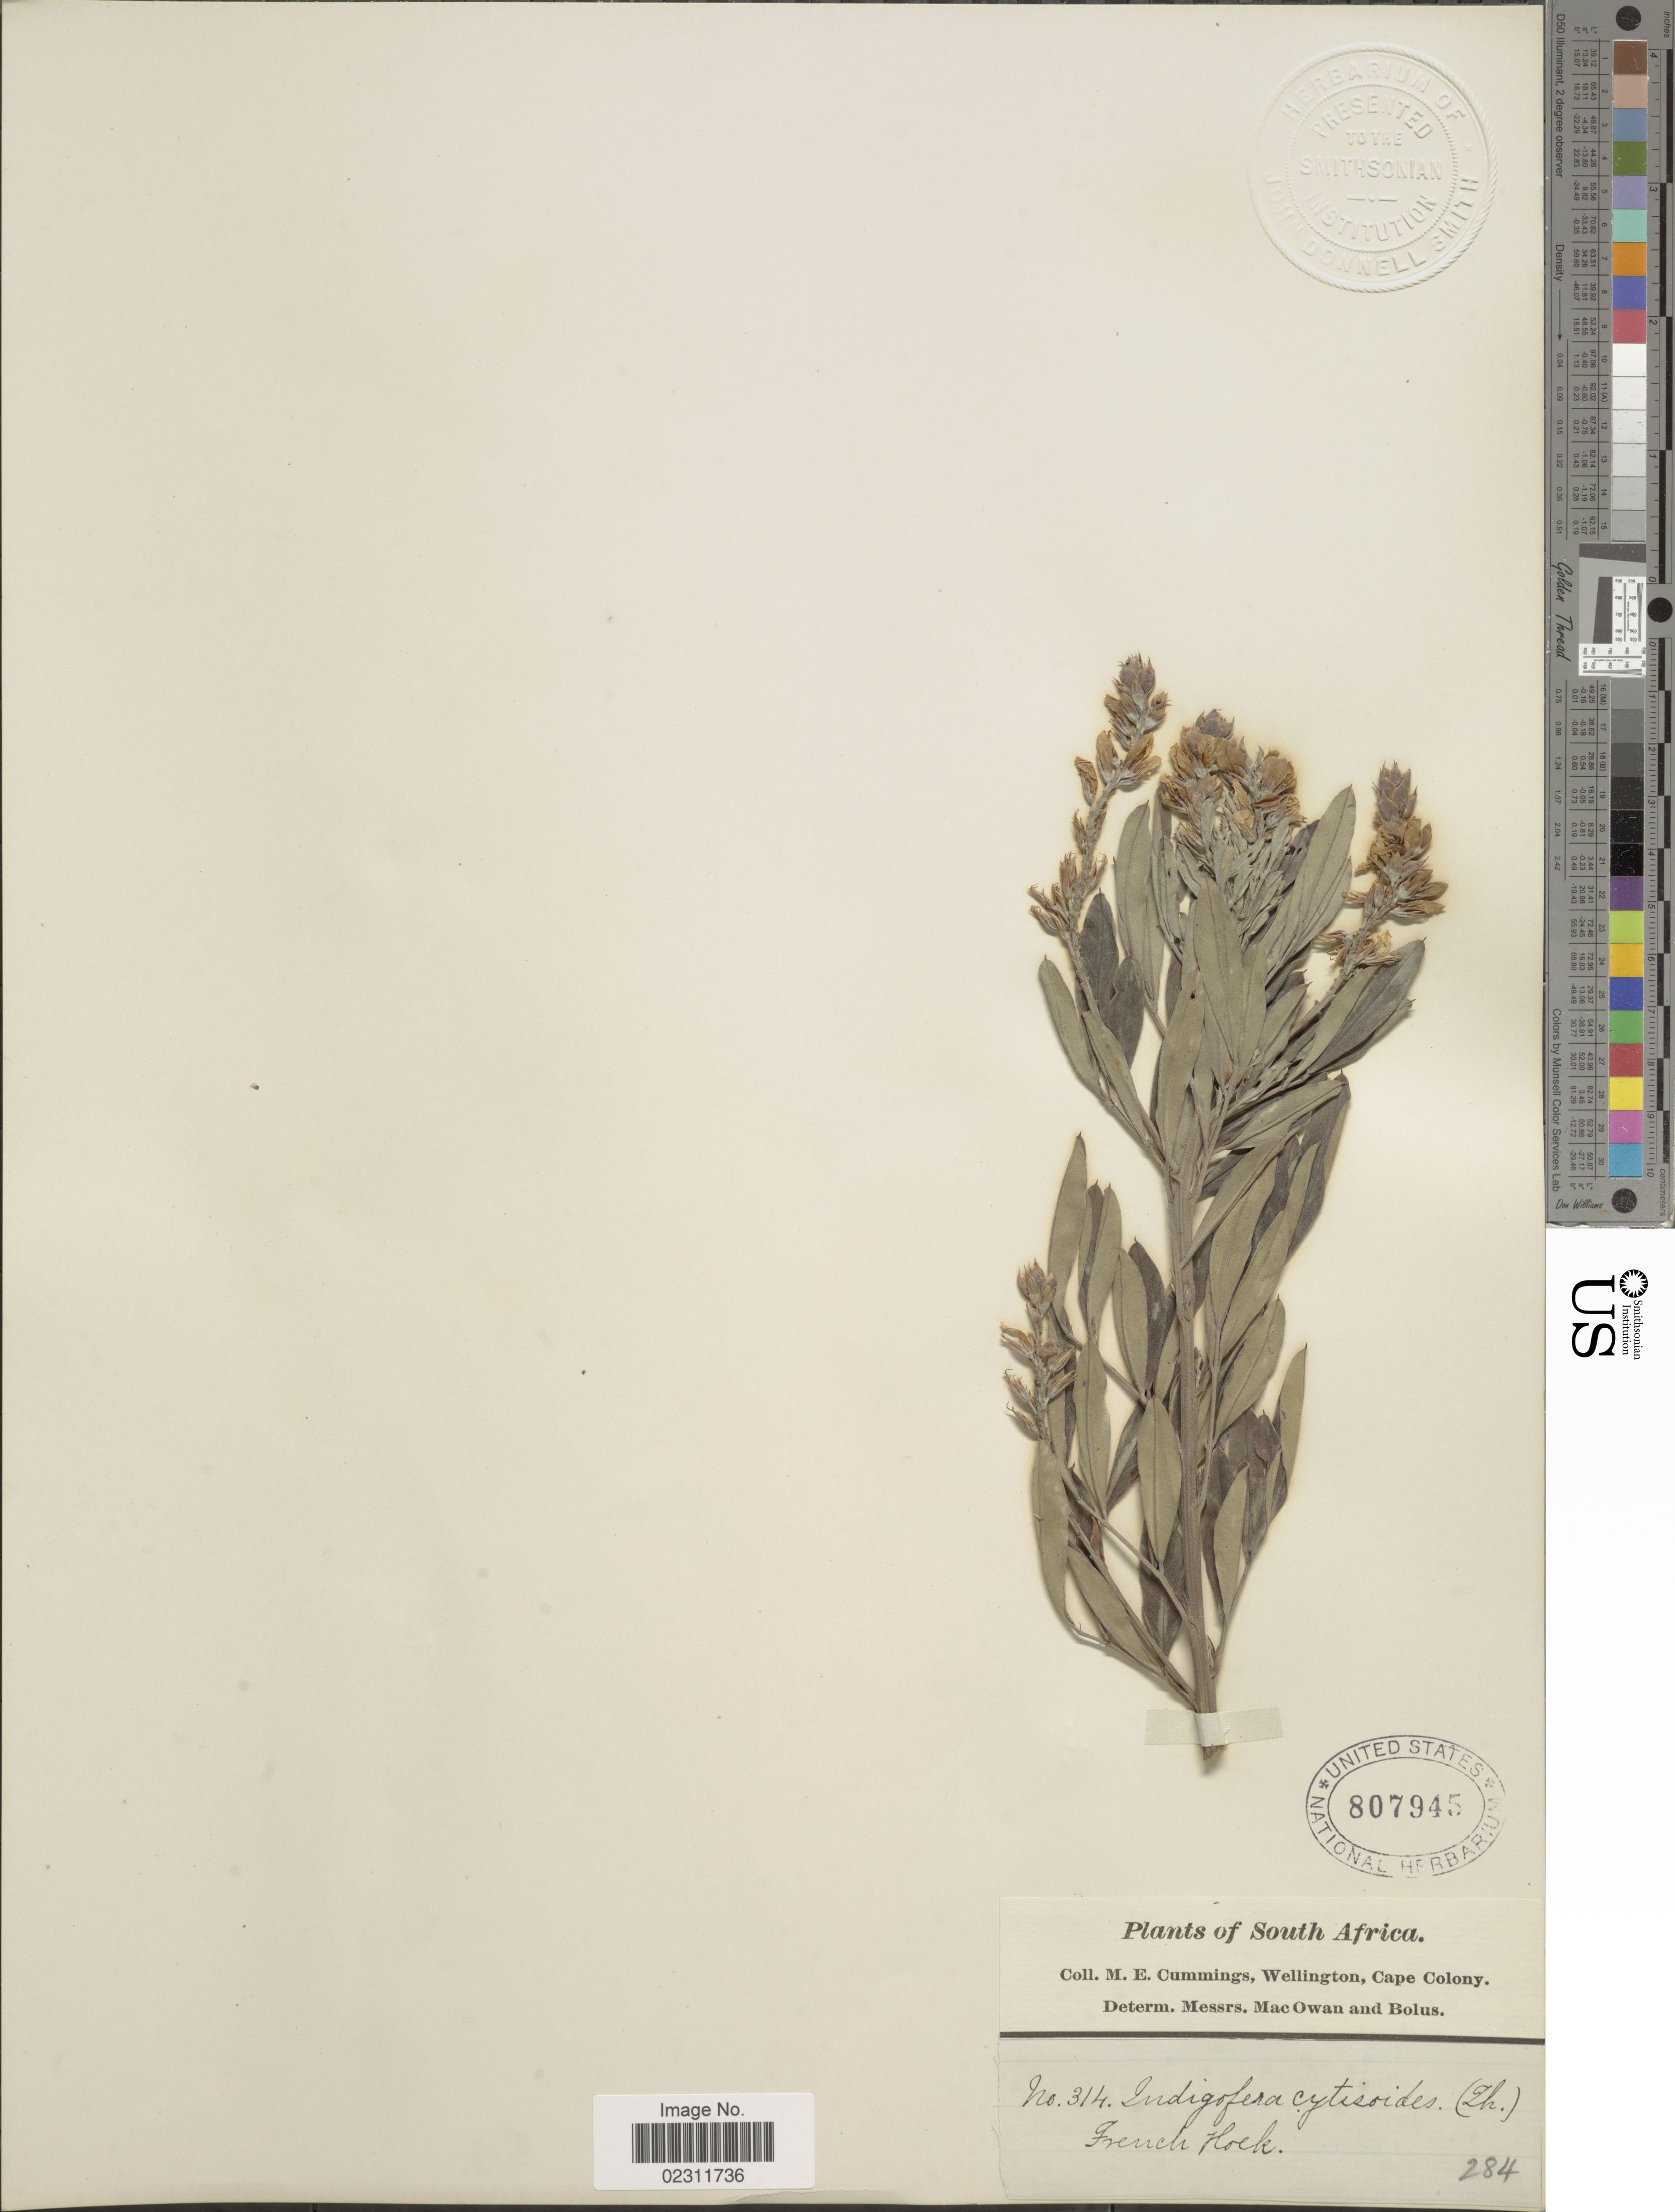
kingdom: Plantae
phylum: Tracheophyta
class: Magnoliopsida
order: Fabales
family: Fabaceae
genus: Indigofera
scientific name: Indigofera cytisoides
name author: Thunb.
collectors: M. E. Cummings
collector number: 314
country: South Africa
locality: French Hock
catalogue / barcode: US 807945